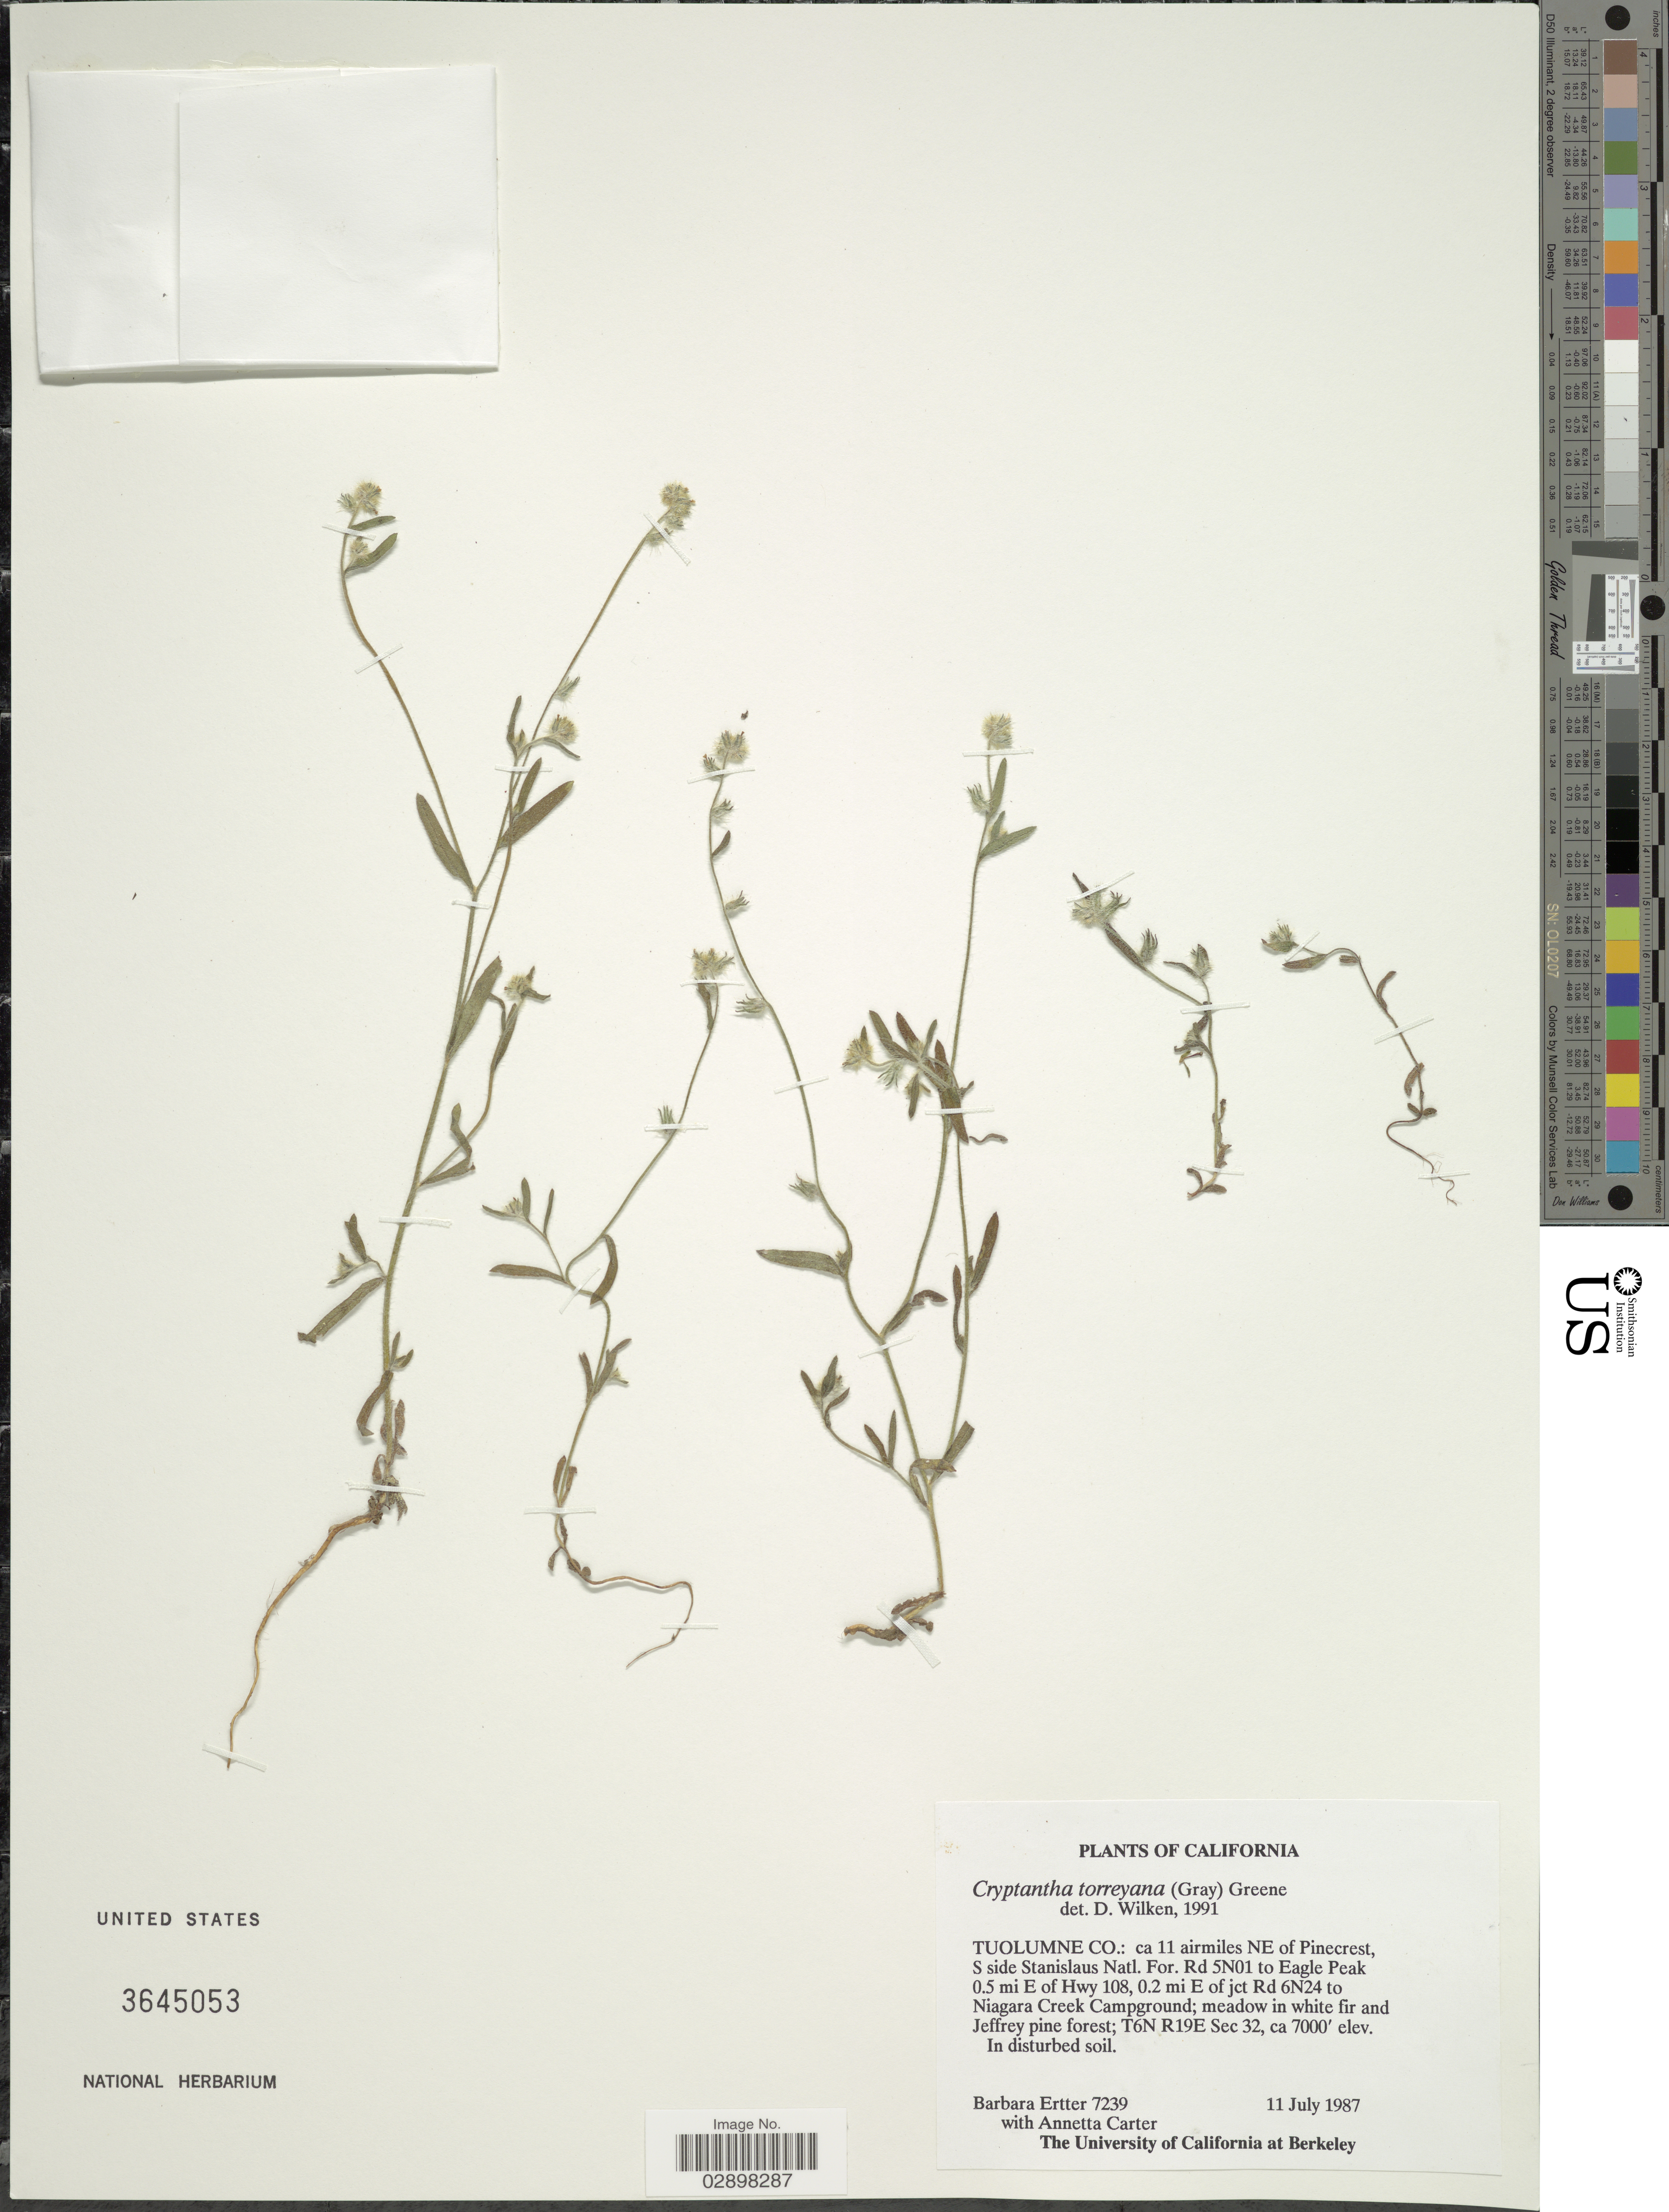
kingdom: Plantae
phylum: Tracheophyta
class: Magnoliopsida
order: Boraginales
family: Boraginaceae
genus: Cryptantha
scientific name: Cryptantha torreyana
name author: (A. Gray) S.W. Greene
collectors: B. Ertter & A. Carter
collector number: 7239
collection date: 1987-07-11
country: United States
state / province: California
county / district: Tuolumne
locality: Tuolumne Co.: ca 11 airmiles NE of Pinecrest S side of Stanislaus Natl. For. Rd 5N01 to Eagle Peak 0.5 mi E of Hwy 108, 0.2 mi E of jct Rd 6N24 to Niagara Creek Campground; meadow in white fir and Jeffrey pine forest; T6N R19E Sec 32.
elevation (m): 2134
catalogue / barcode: US 3645053